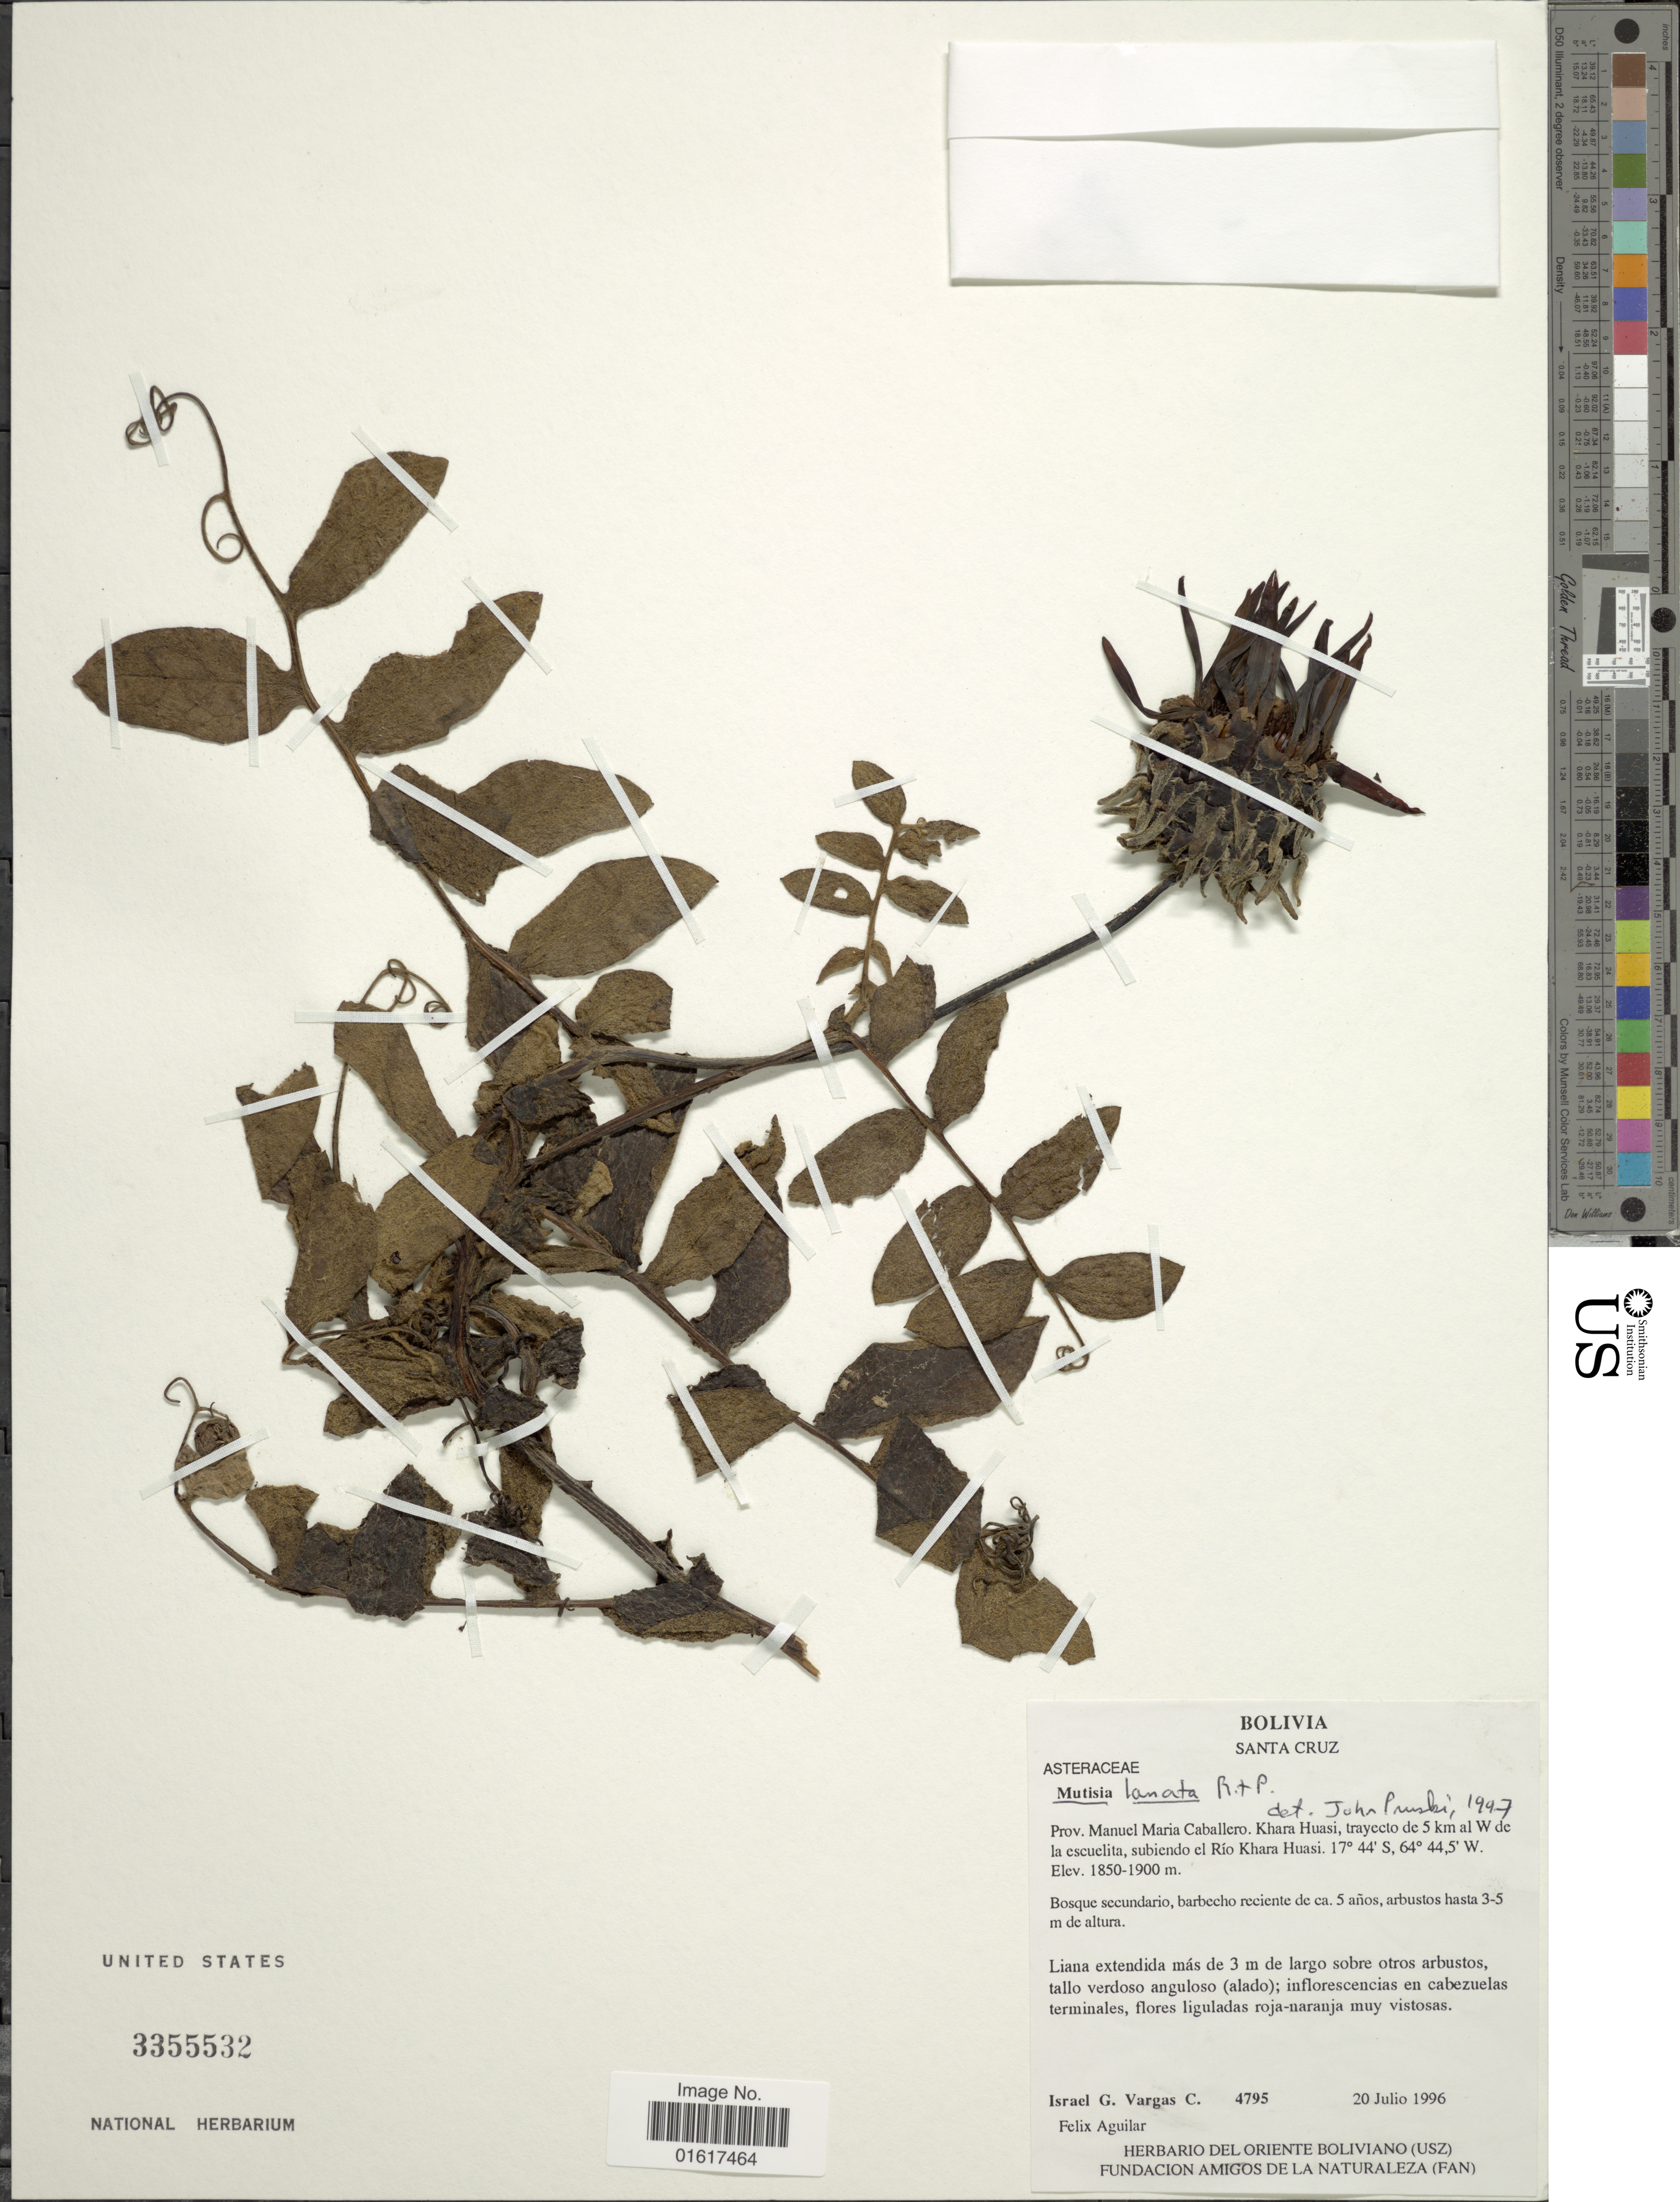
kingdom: Plantae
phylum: Tracheophyta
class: Magnoliopsida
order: Asterales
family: Asteraceae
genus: Mutisia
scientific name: Mutisia lanata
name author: Ruiz & Pav.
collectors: I. G. Vargas C.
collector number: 4795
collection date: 1996-07-20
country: Bolivia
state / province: Santa Cruz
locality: Prov. Manuel Maria Caballero. Khara Huasi, trayecto de 5 km al W de la escuelita, subiendo el Río Khara Huasi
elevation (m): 1850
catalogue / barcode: US 3355532